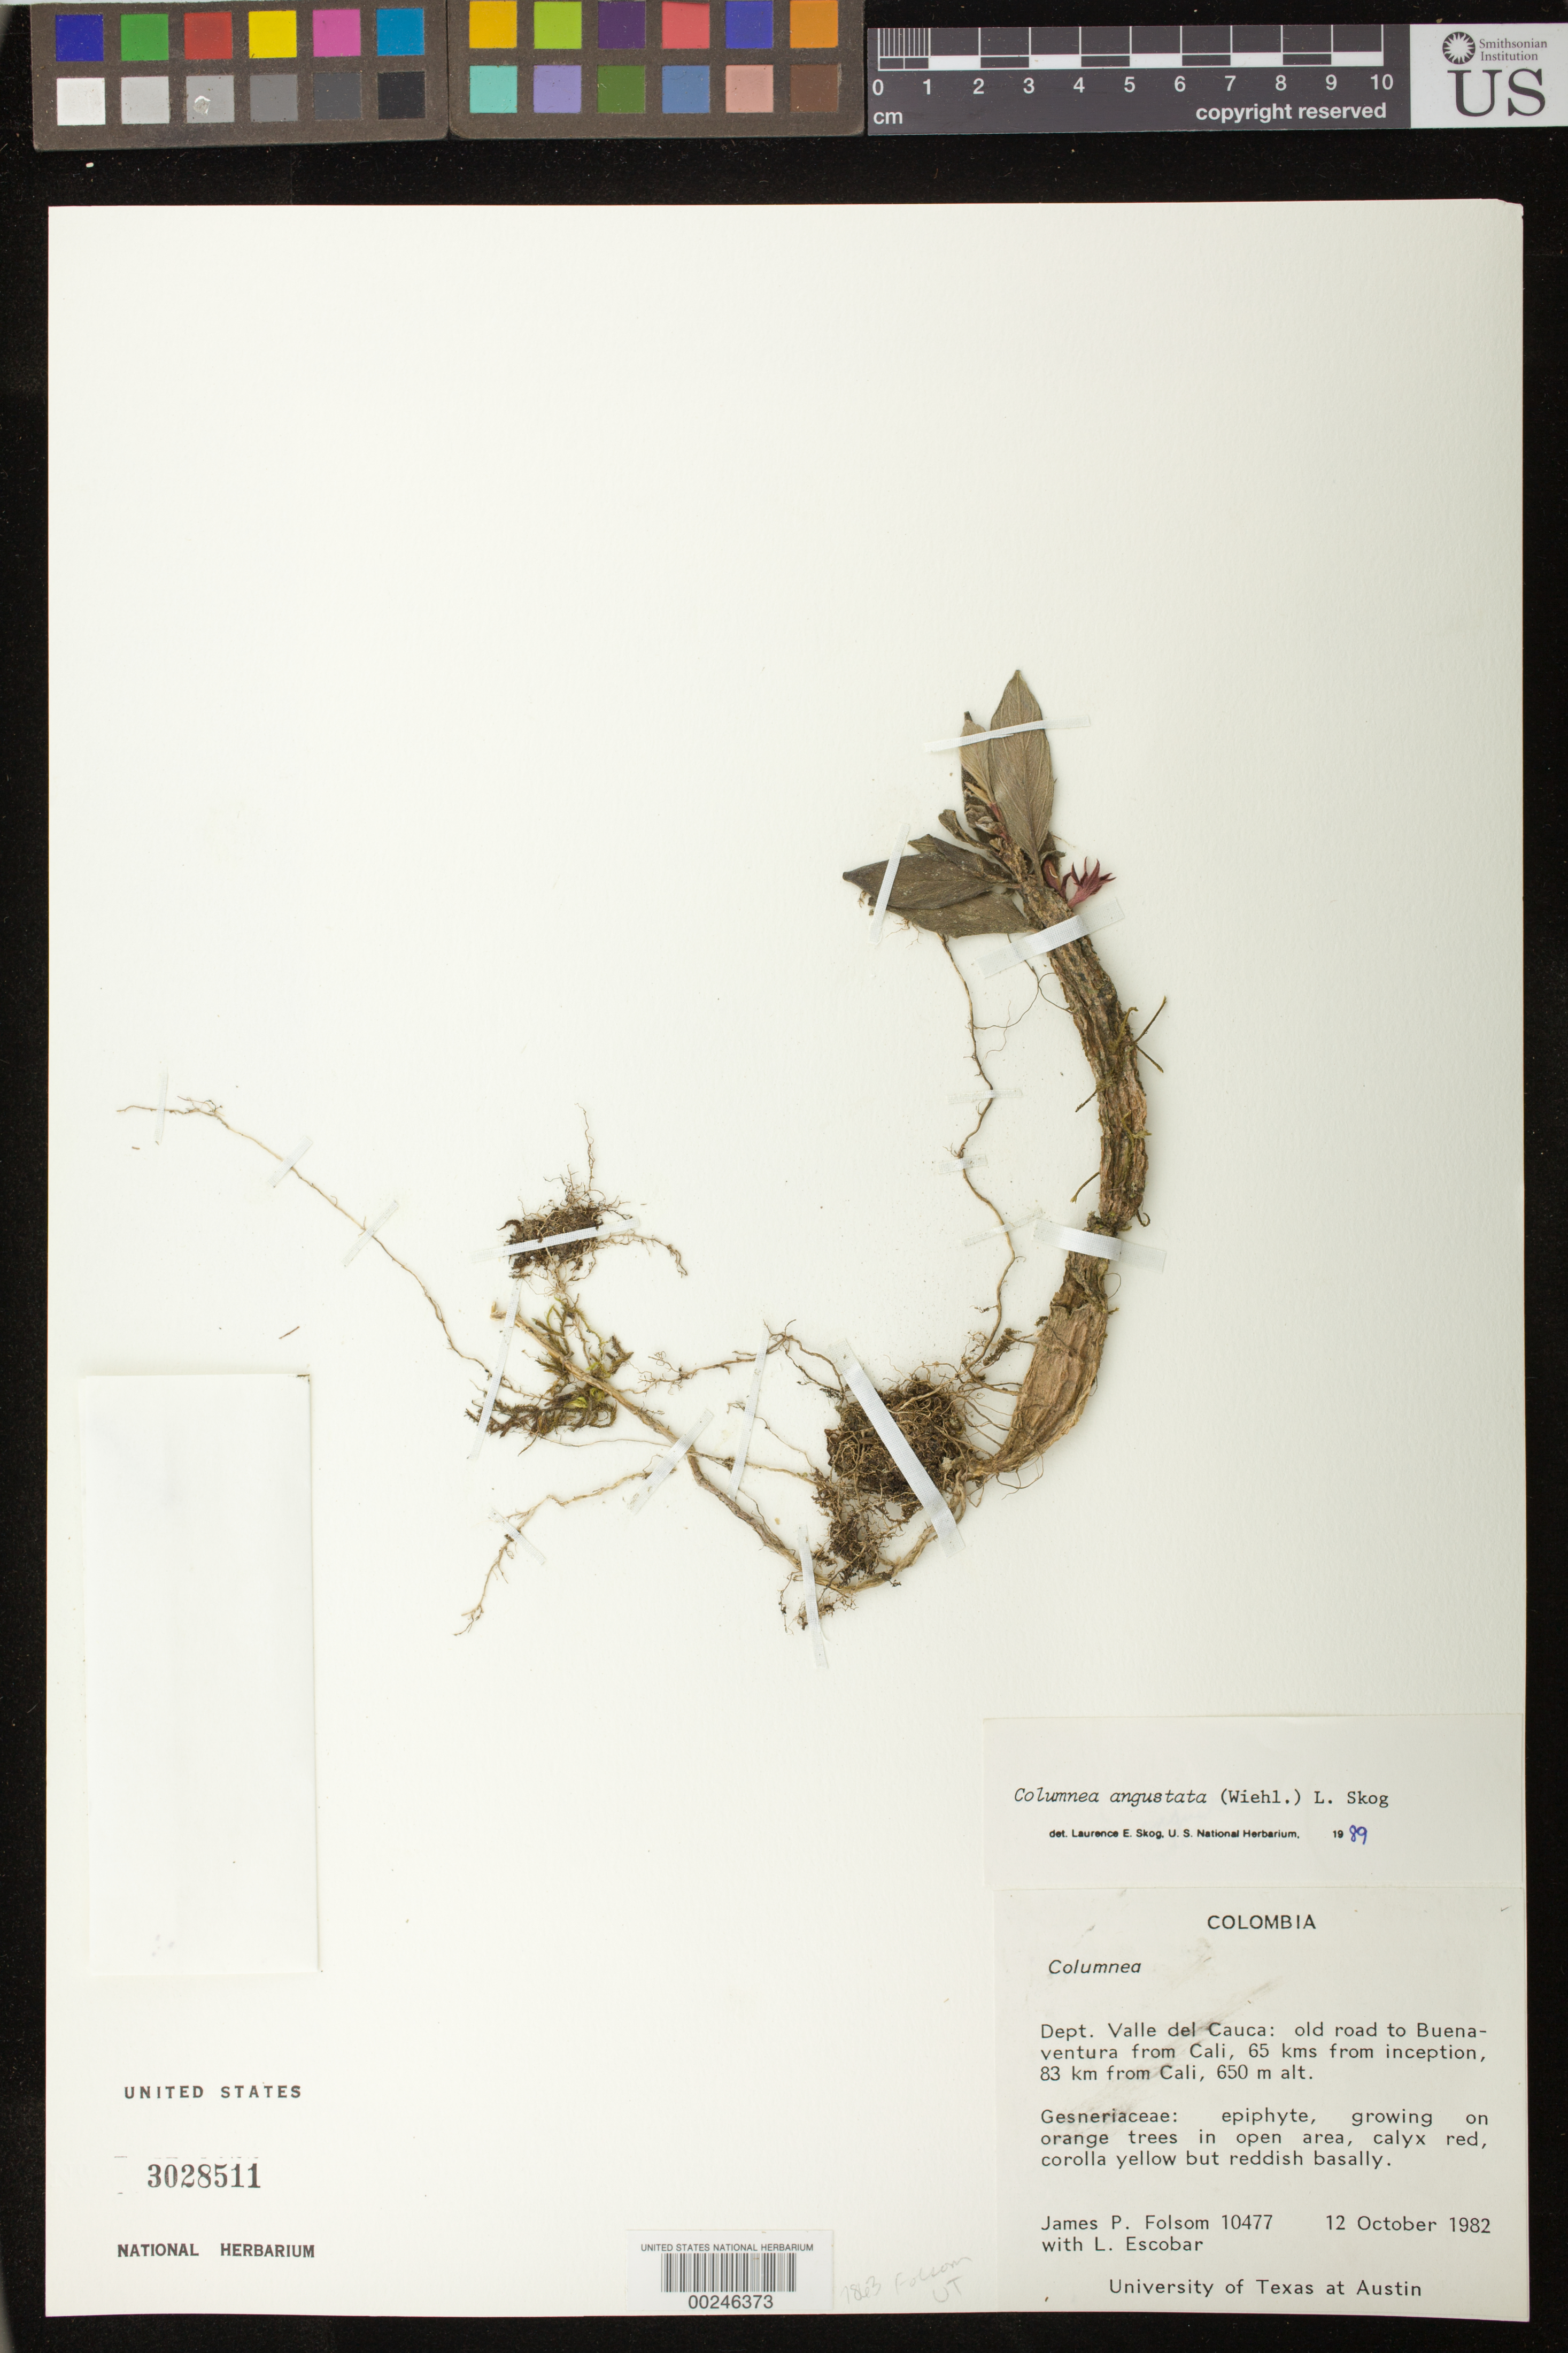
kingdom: Plantae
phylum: Tracheophyta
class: Magnoliopsida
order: Lamiales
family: Gesneriaceae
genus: Columnea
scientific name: Columnea angustata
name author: (Wiehler) L.E. Skog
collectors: J. P. Folsom & L. K. de Escobar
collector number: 10477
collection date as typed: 12 Oct 1982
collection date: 1982-10-12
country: Colombia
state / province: Valle del Cauca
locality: Old road to Buenaventura from Cali, 65 km from Inception, 83 km from Cali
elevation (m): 650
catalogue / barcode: US 3028511